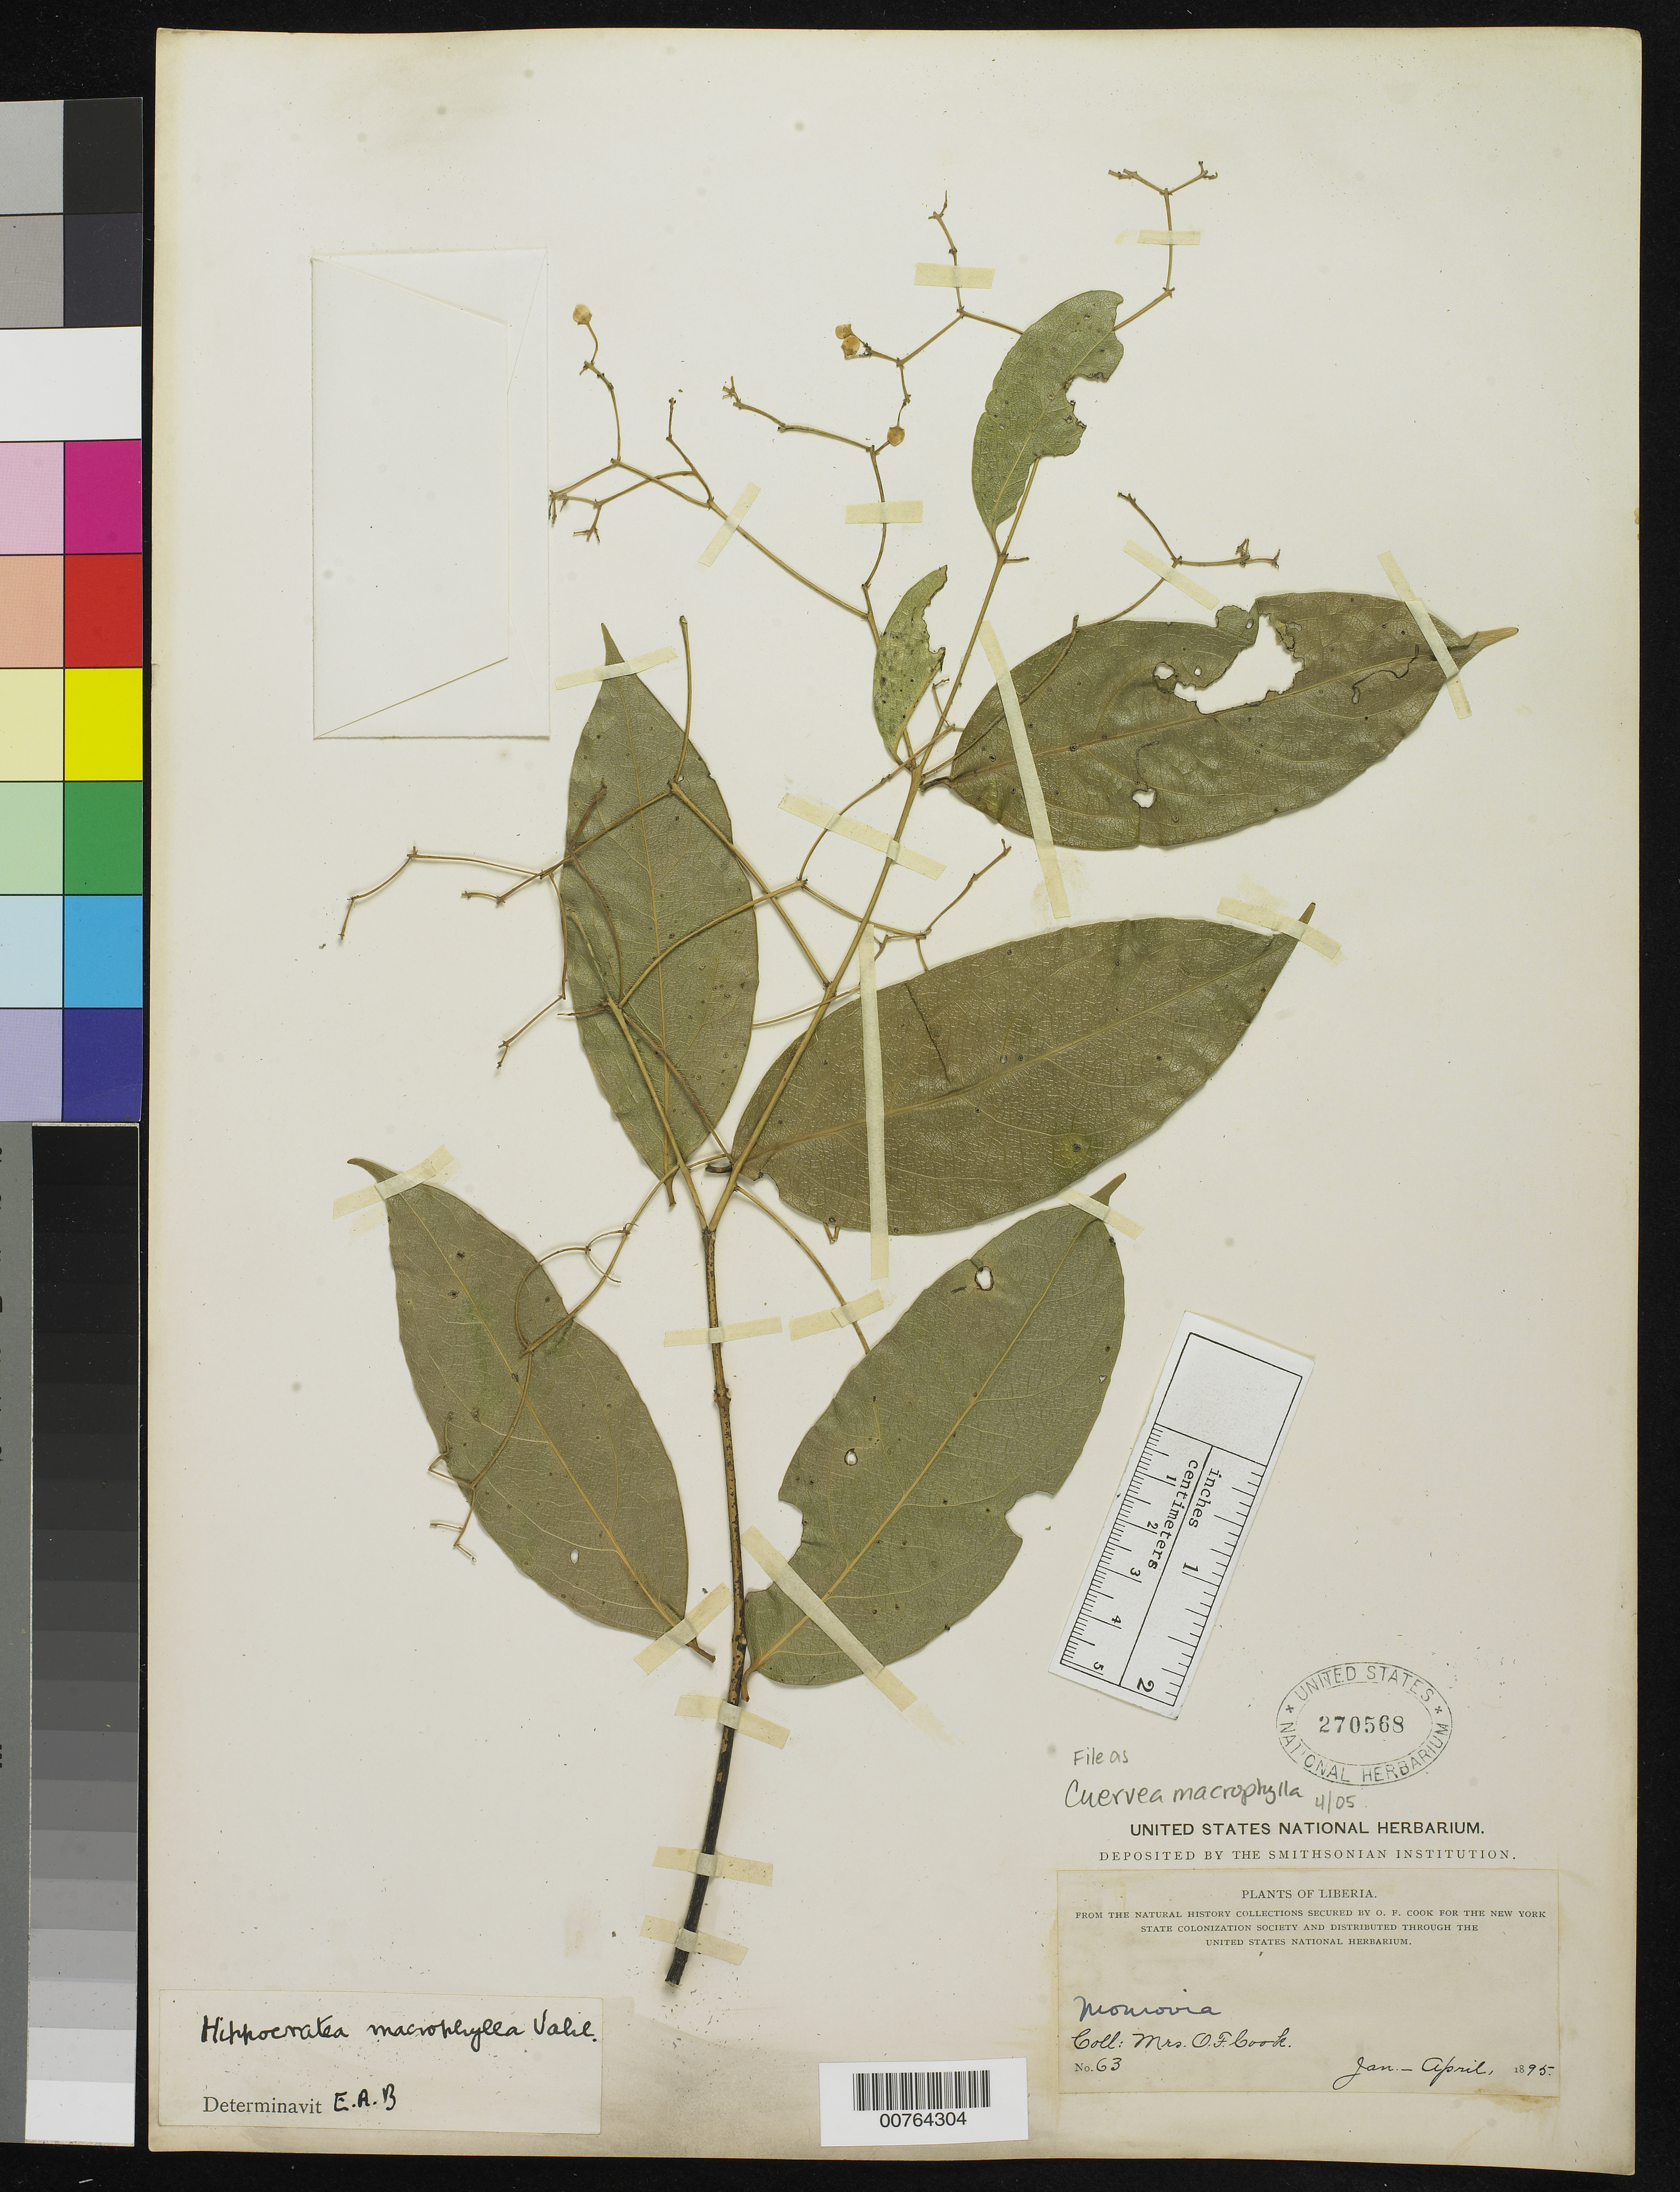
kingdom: Plantae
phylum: Tracheophyta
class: Magnoliopsida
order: Celastrales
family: Celastraceae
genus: Cuervea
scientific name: Cuervea macrophylla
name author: Vahl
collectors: Alice C. Cook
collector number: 63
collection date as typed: Jan 1895 to -- Apr 1895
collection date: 1895-01/1895-04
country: Liberia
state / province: Montserrado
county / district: Monrovia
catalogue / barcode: US 270568